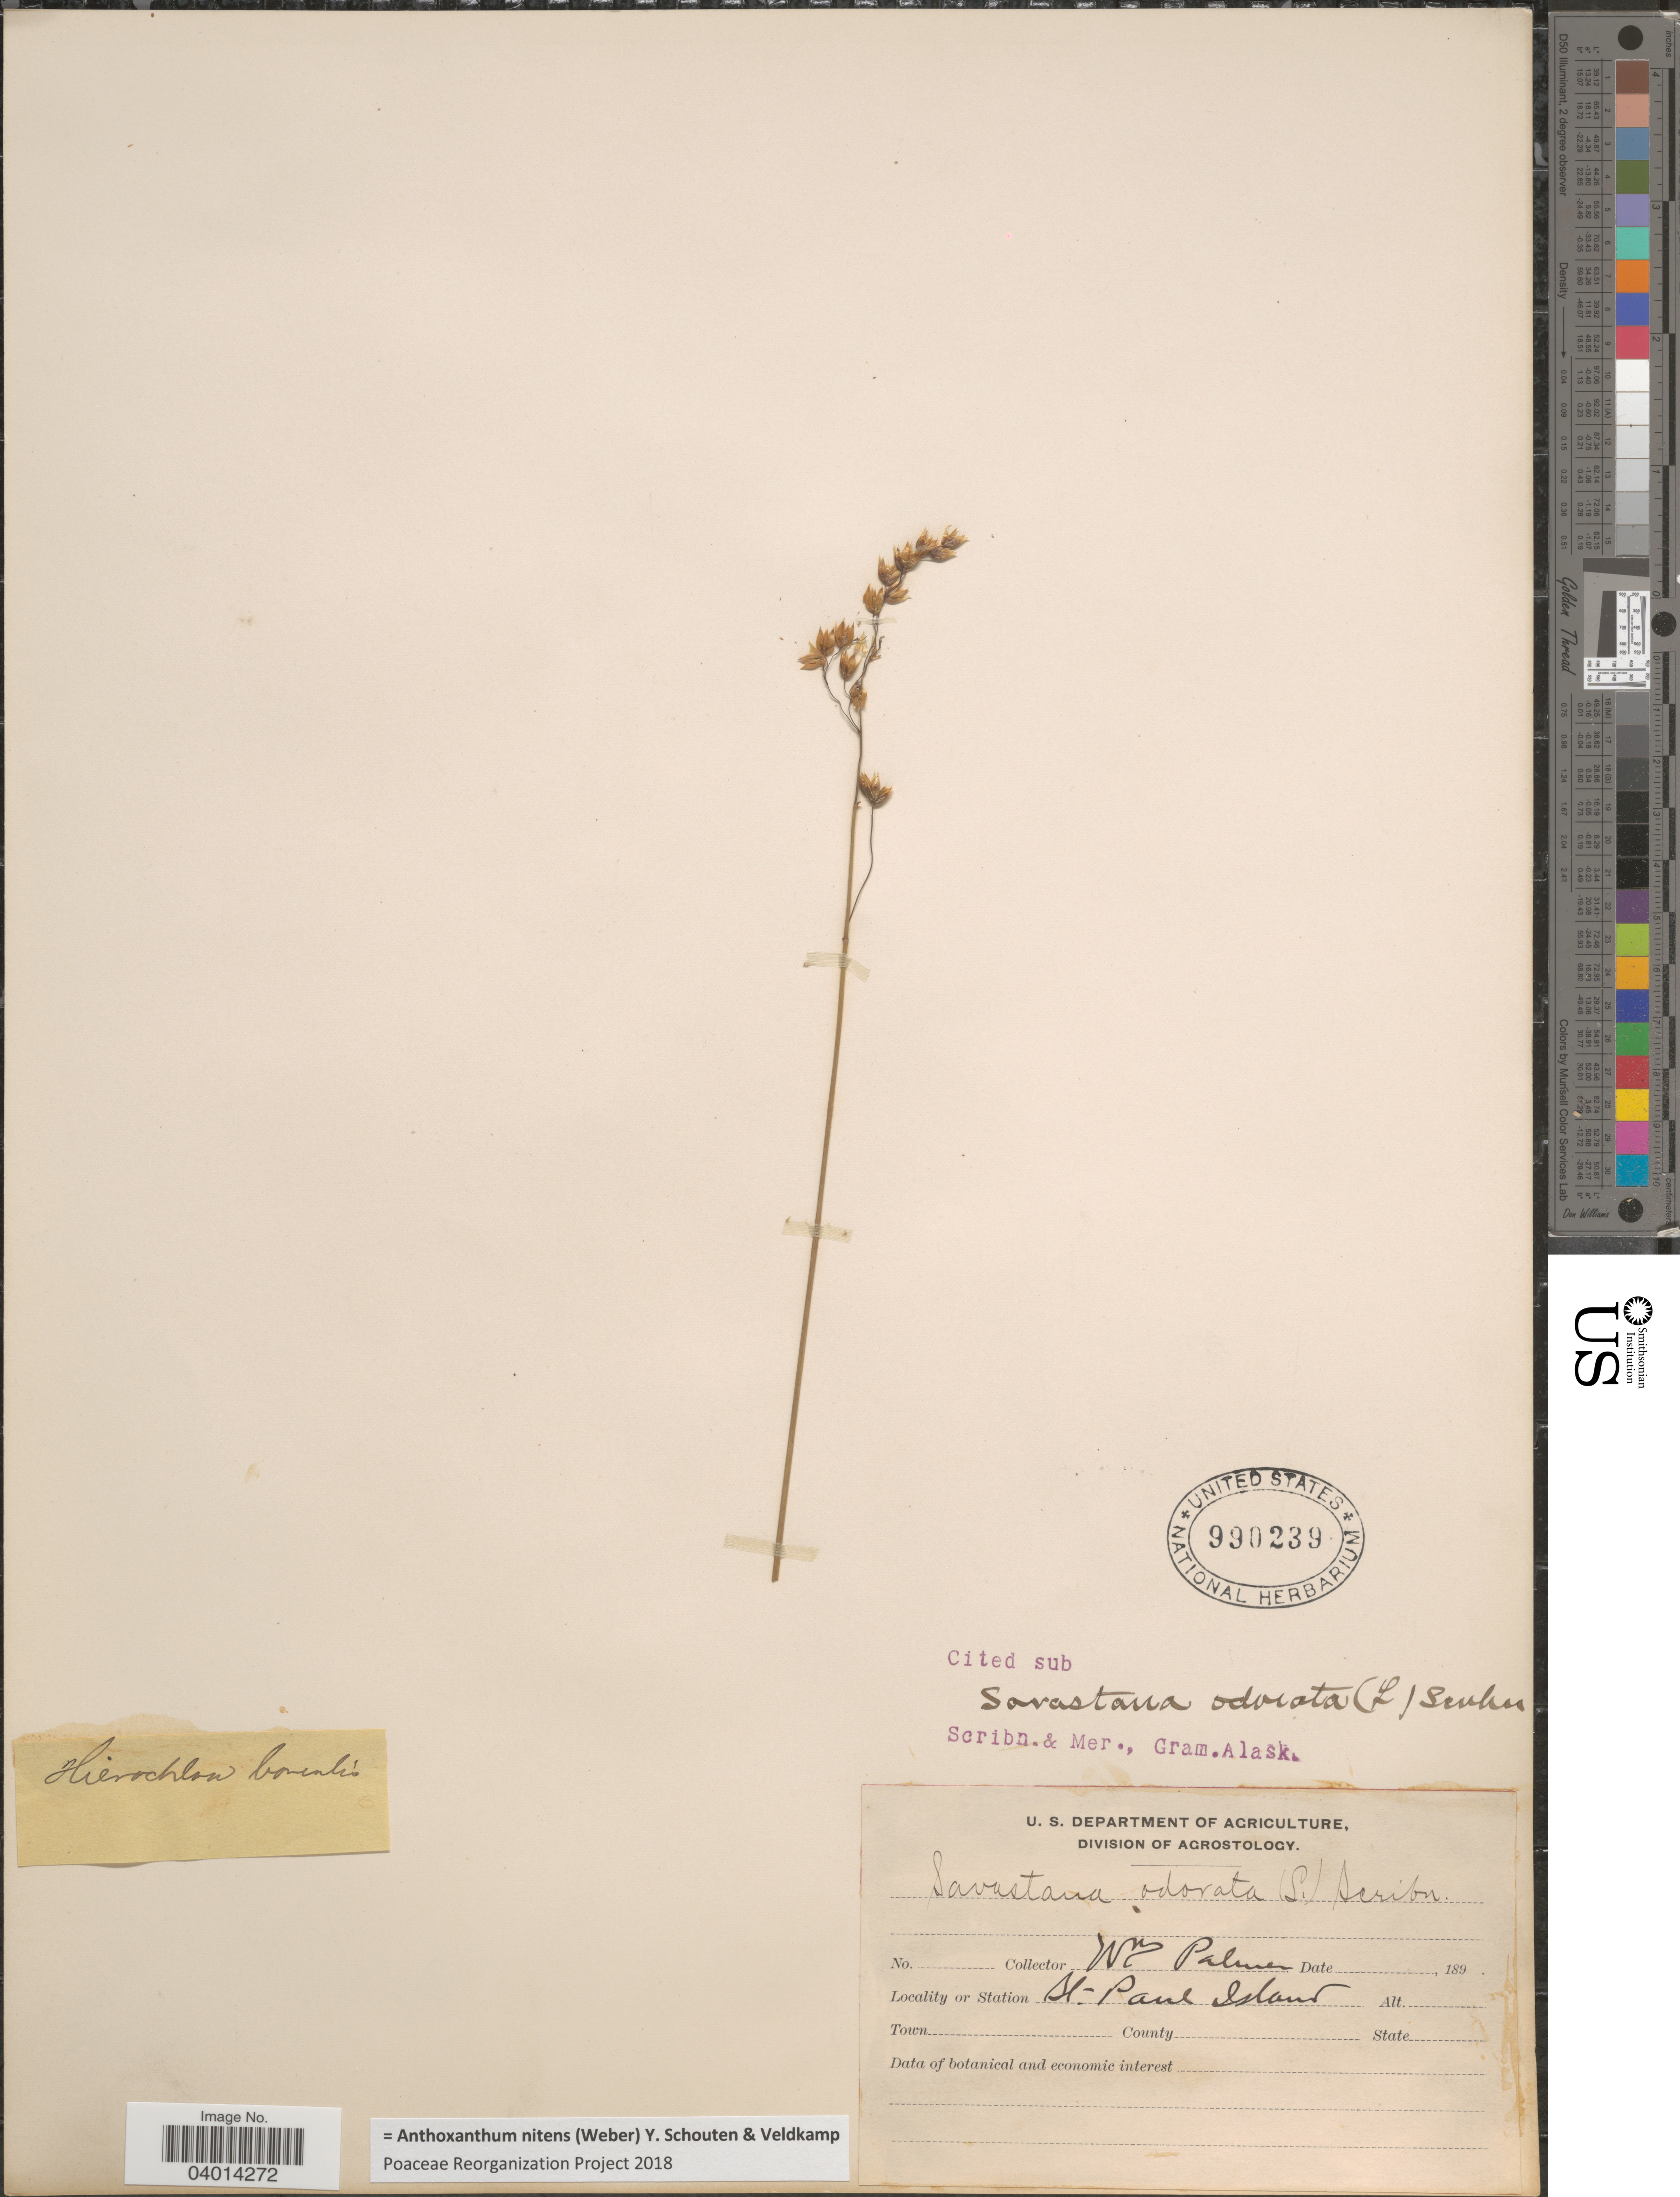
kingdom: Plantae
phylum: Tracheophyta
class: Liliopsida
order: Poales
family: Poaceae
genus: Anthoxanthum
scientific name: Anthoxanthum nitens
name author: (G.H. Weber) R.T.A. Schouten & Veldkamp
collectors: W. Palmer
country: United States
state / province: Alaska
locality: St. Paul Island.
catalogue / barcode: US 990239